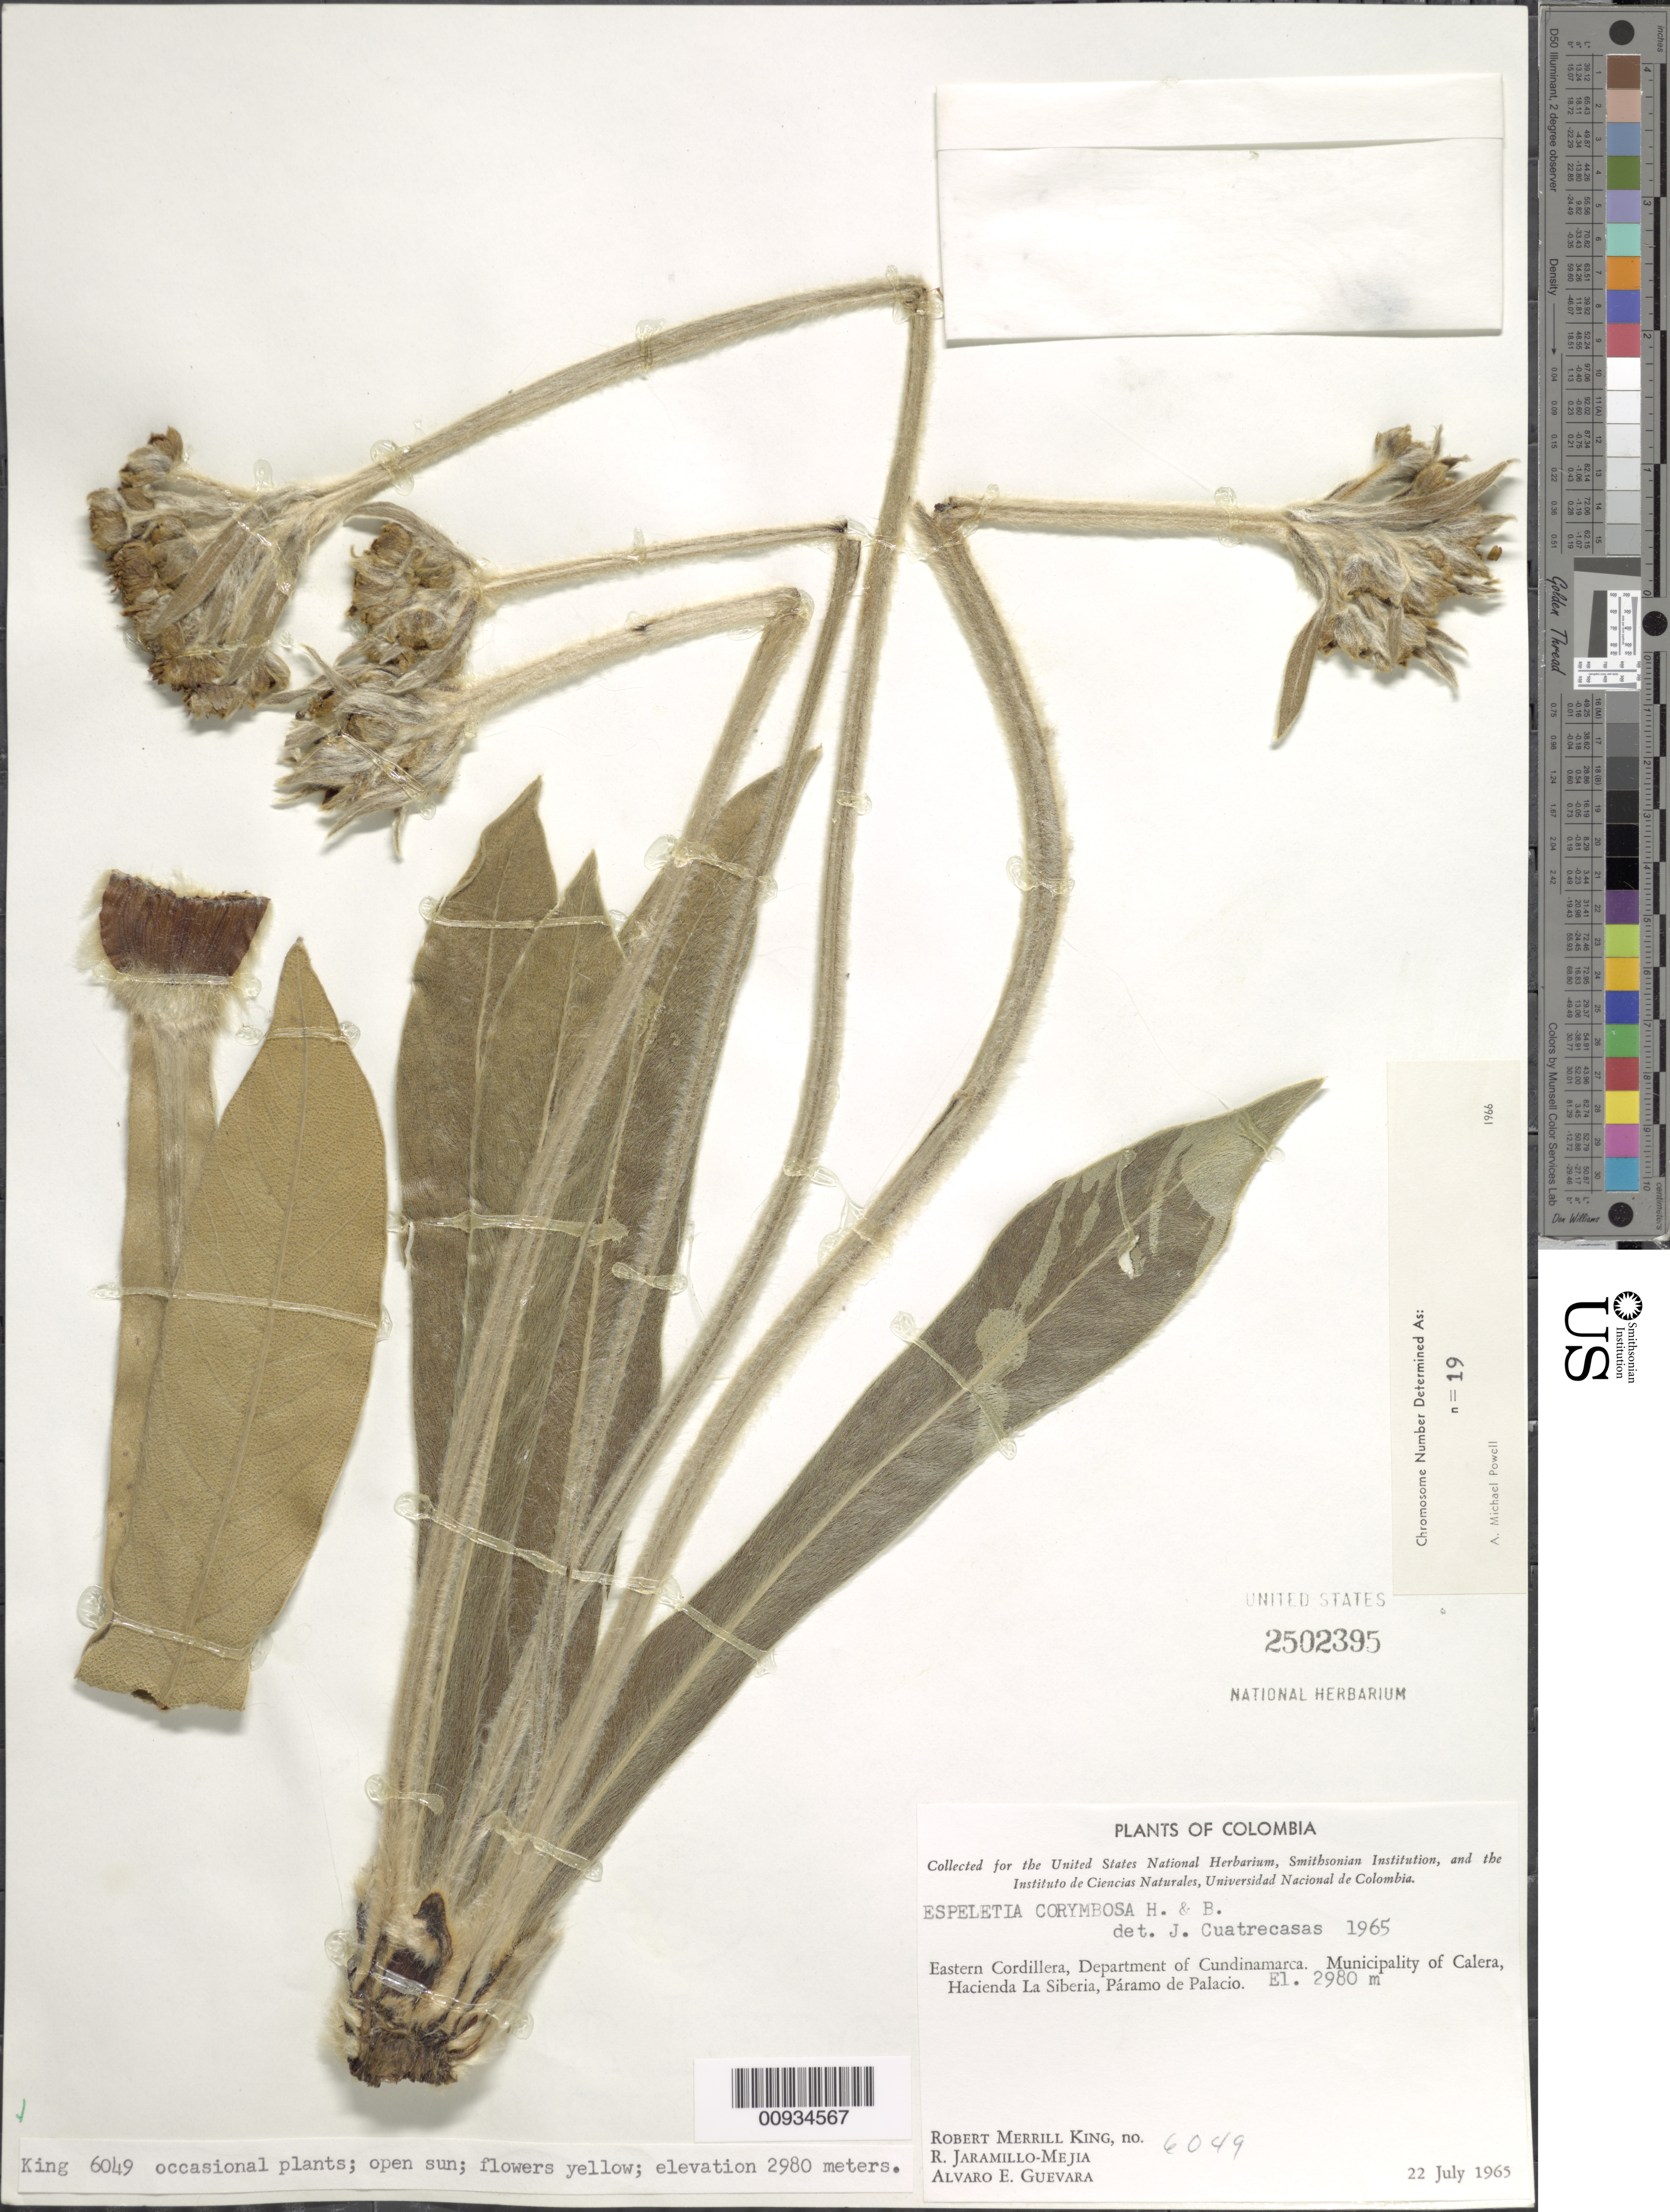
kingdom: Plantae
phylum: Tracheophyta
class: Magnoliopsida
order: Asterales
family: Asteraceae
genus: Espeletiopsis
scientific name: Espeletiopsis corymbosa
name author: (Humb. & Bonpl.) Cuatrec.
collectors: R. M. King, R. Jaramillo M. & A. E. Guevara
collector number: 6049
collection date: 1965-07-22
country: Colombia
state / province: Cundinamarca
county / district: La Calera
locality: Páramo de Palacios. Eastern Cordillera. Hacienda La Siberia.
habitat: Open sun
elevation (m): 2980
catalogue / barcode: US 2502395